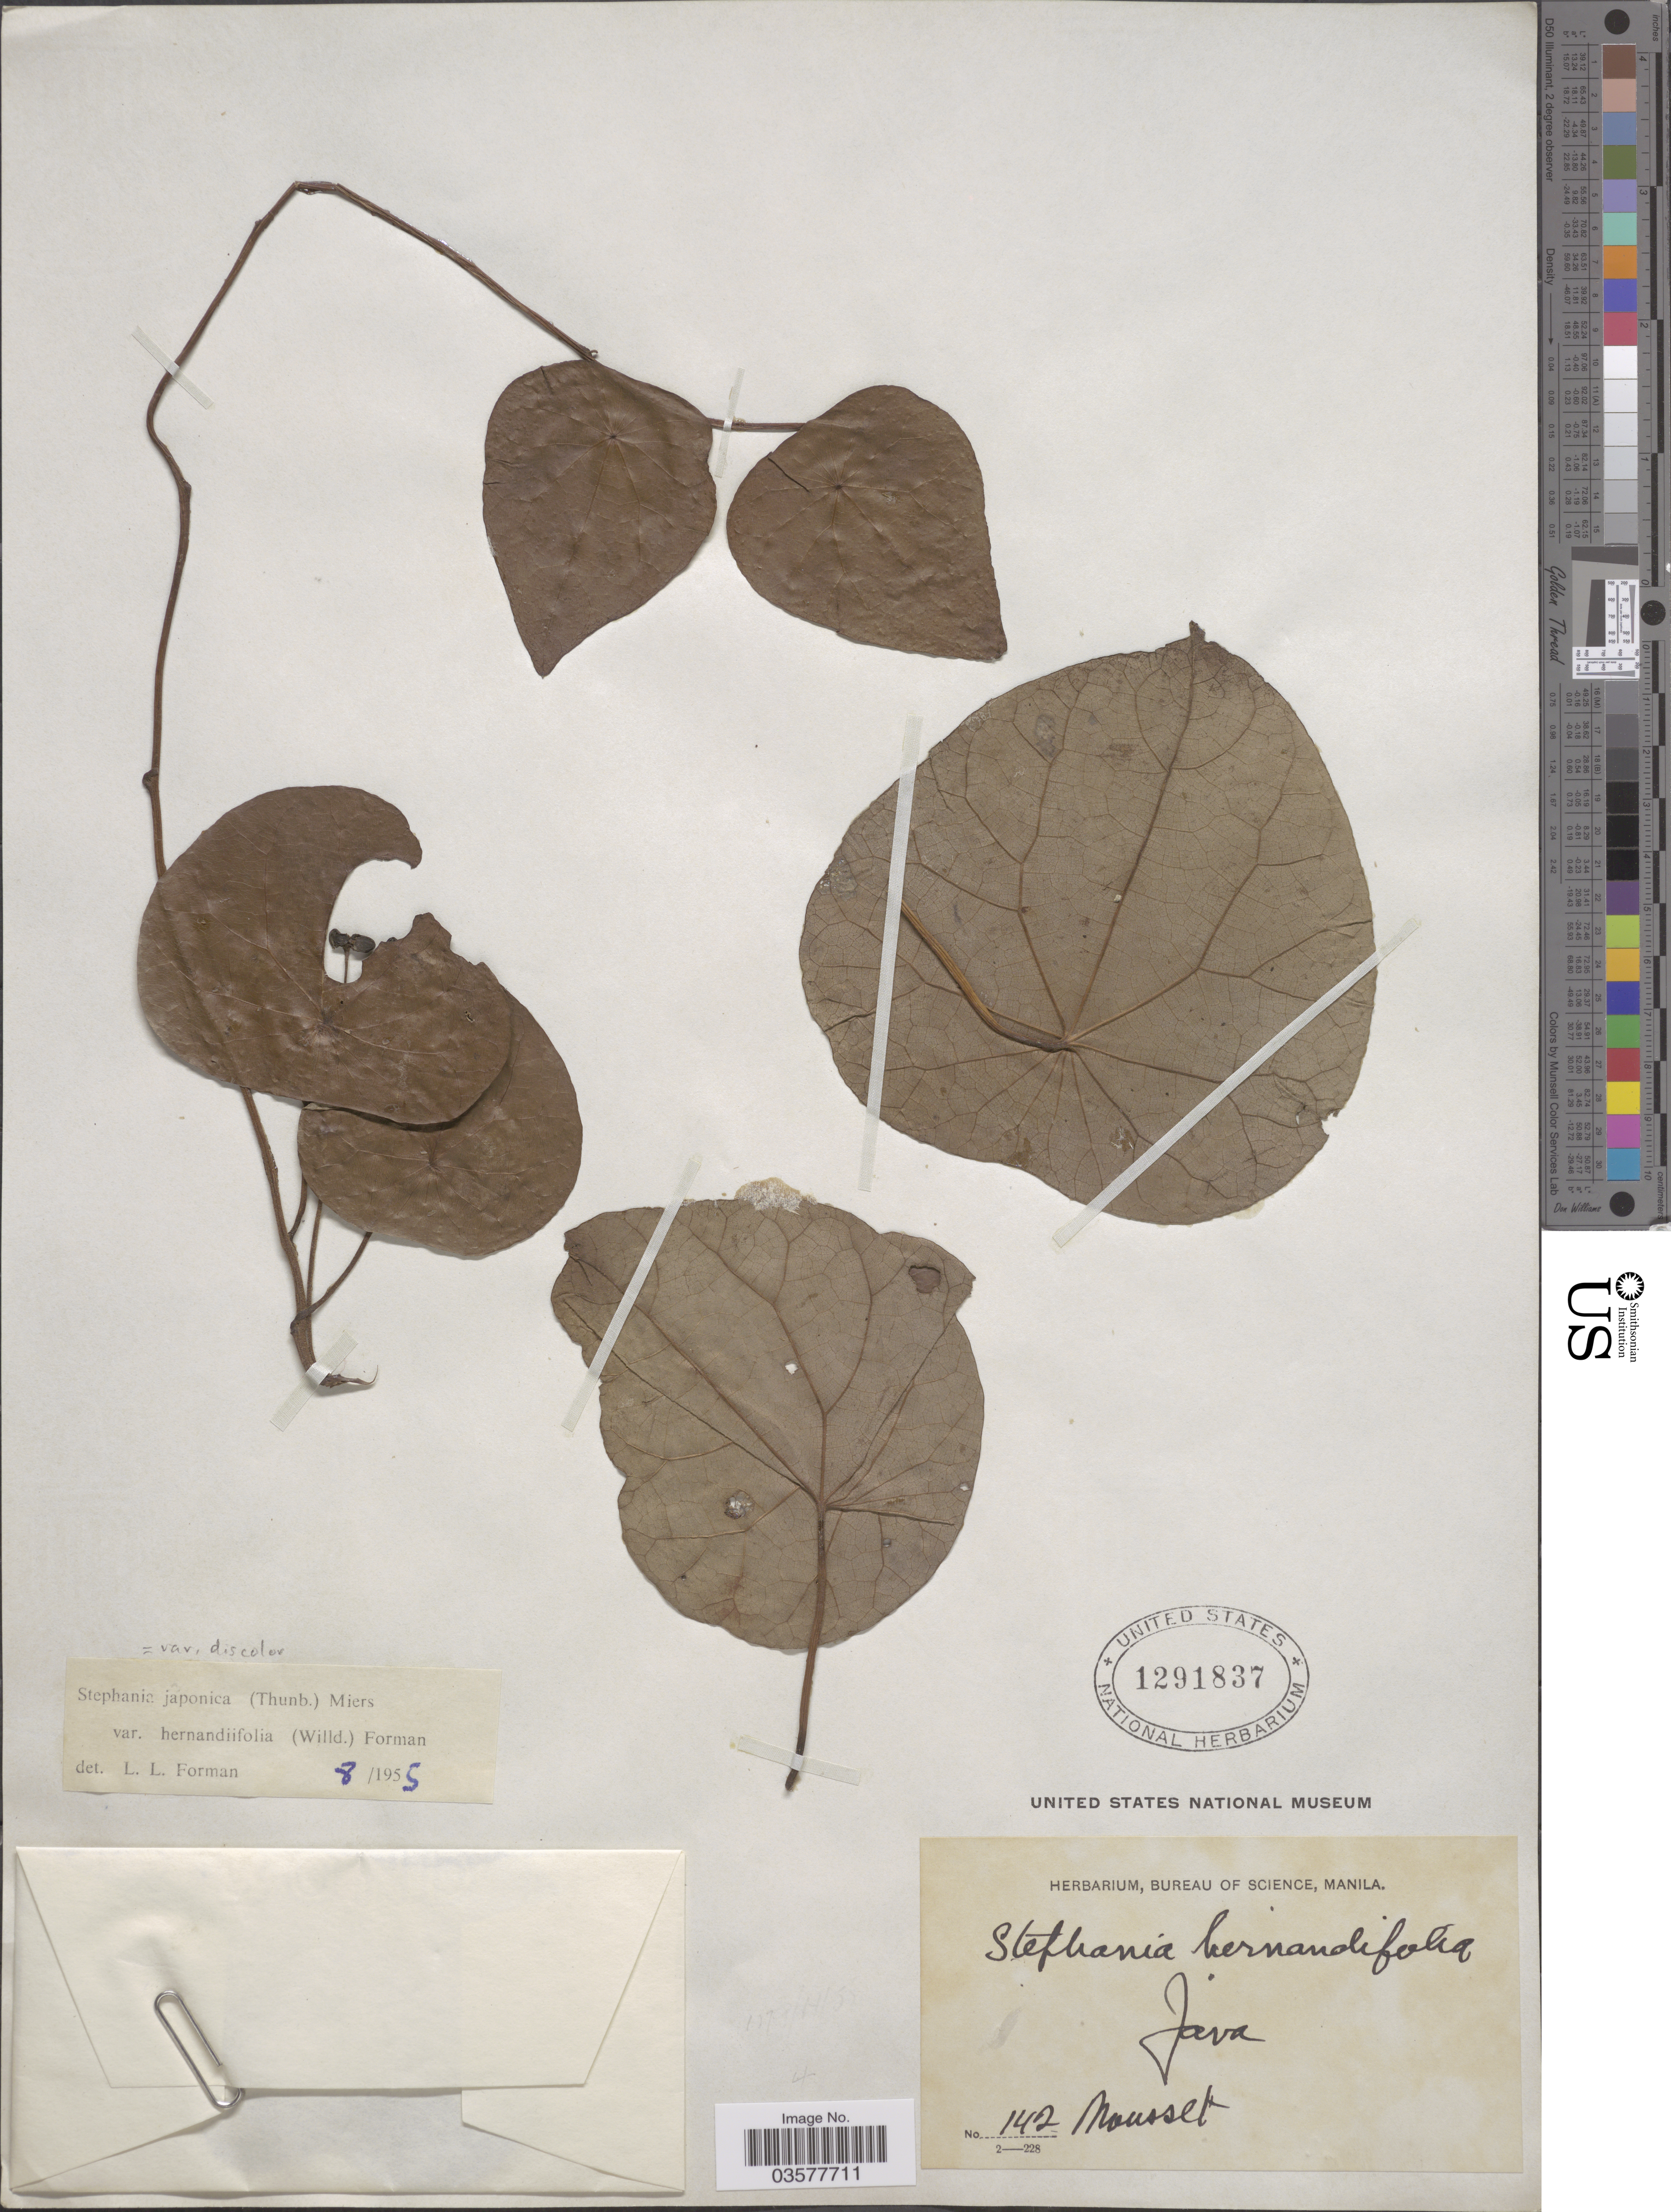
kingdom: Plantae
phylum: Tracheophyta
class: Magnoliopsida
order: Ranunculales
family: Menispermaceae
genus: Stephania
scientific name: Stephania japonica var. discolor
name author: (Blume) Forman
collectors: Mousset, --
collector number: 142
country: Indonesia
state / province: Java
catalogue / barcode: US 1291837